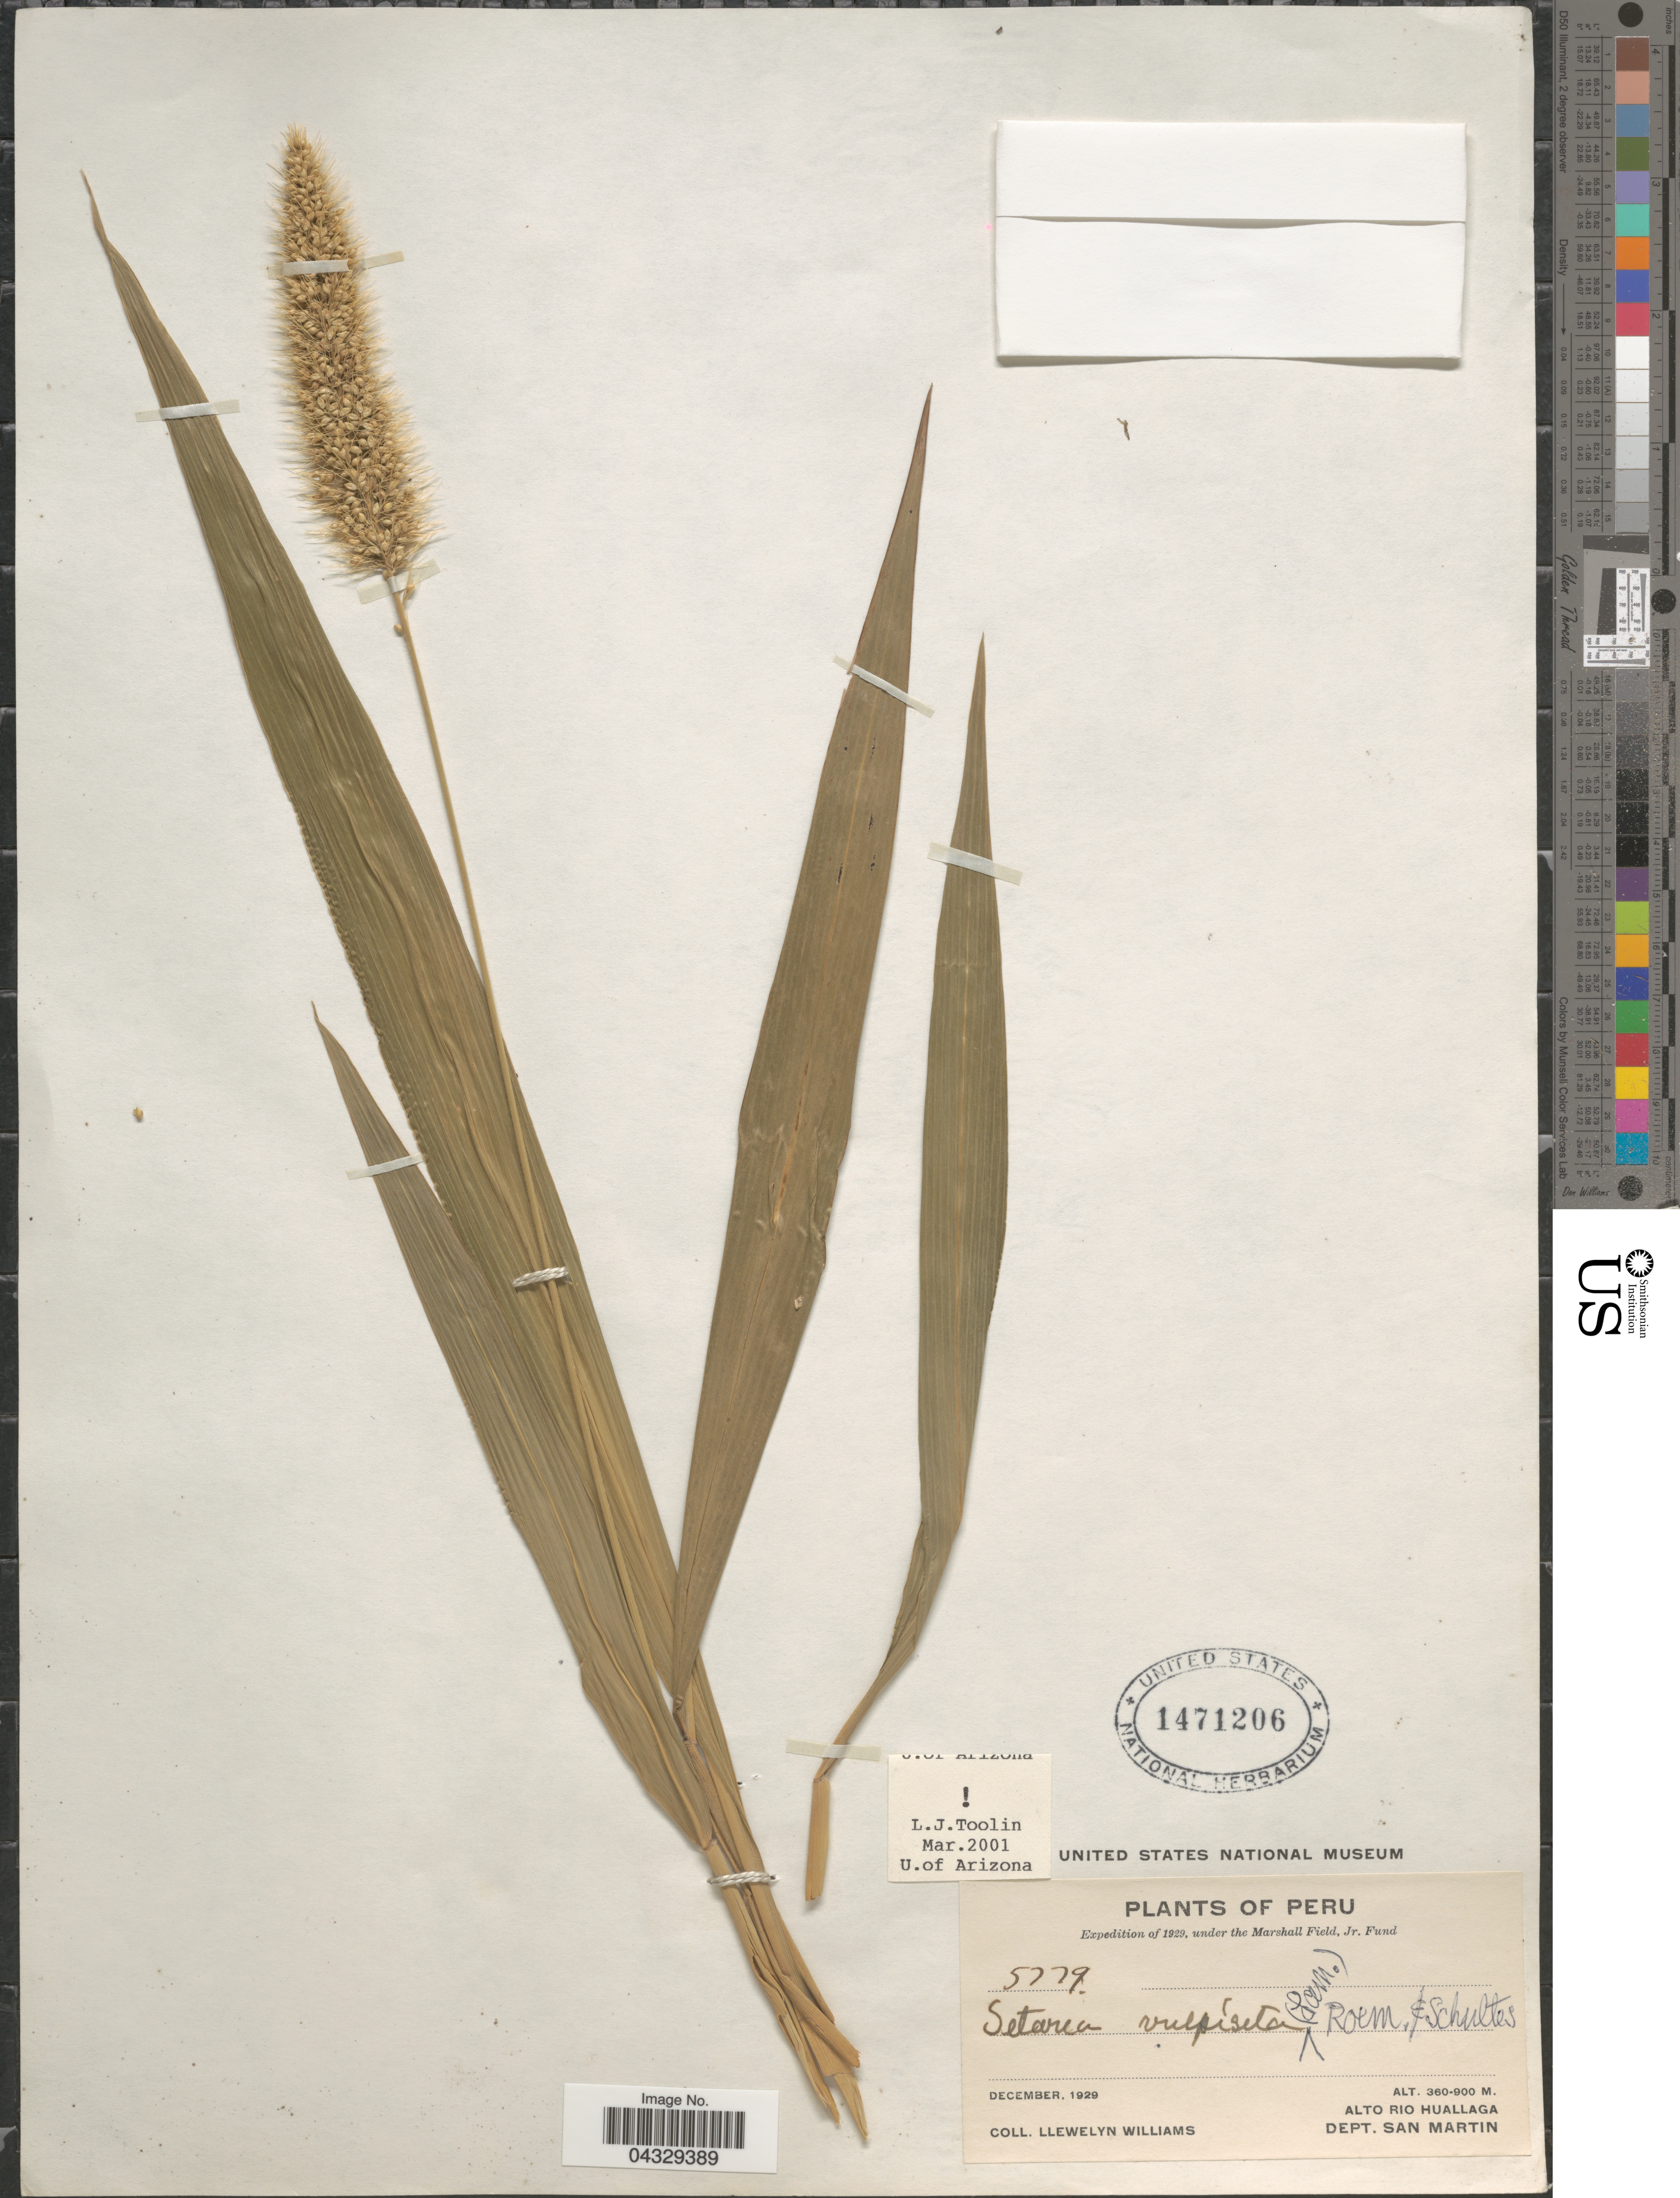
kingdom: Plantae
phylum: Tracheophyta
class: Liliopsida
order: Poales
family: Poaceae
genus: Setaria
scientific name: Setaria vulpiseta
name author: (Lam.) Roem. & Schult.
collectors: Ll. Williams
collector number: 5779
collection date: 1929-12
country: Peru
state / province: San Martín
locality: Expedition of 1929. Alto Rio Huallaga. Dept. San martin.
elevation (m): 360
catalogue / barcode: US 1471206